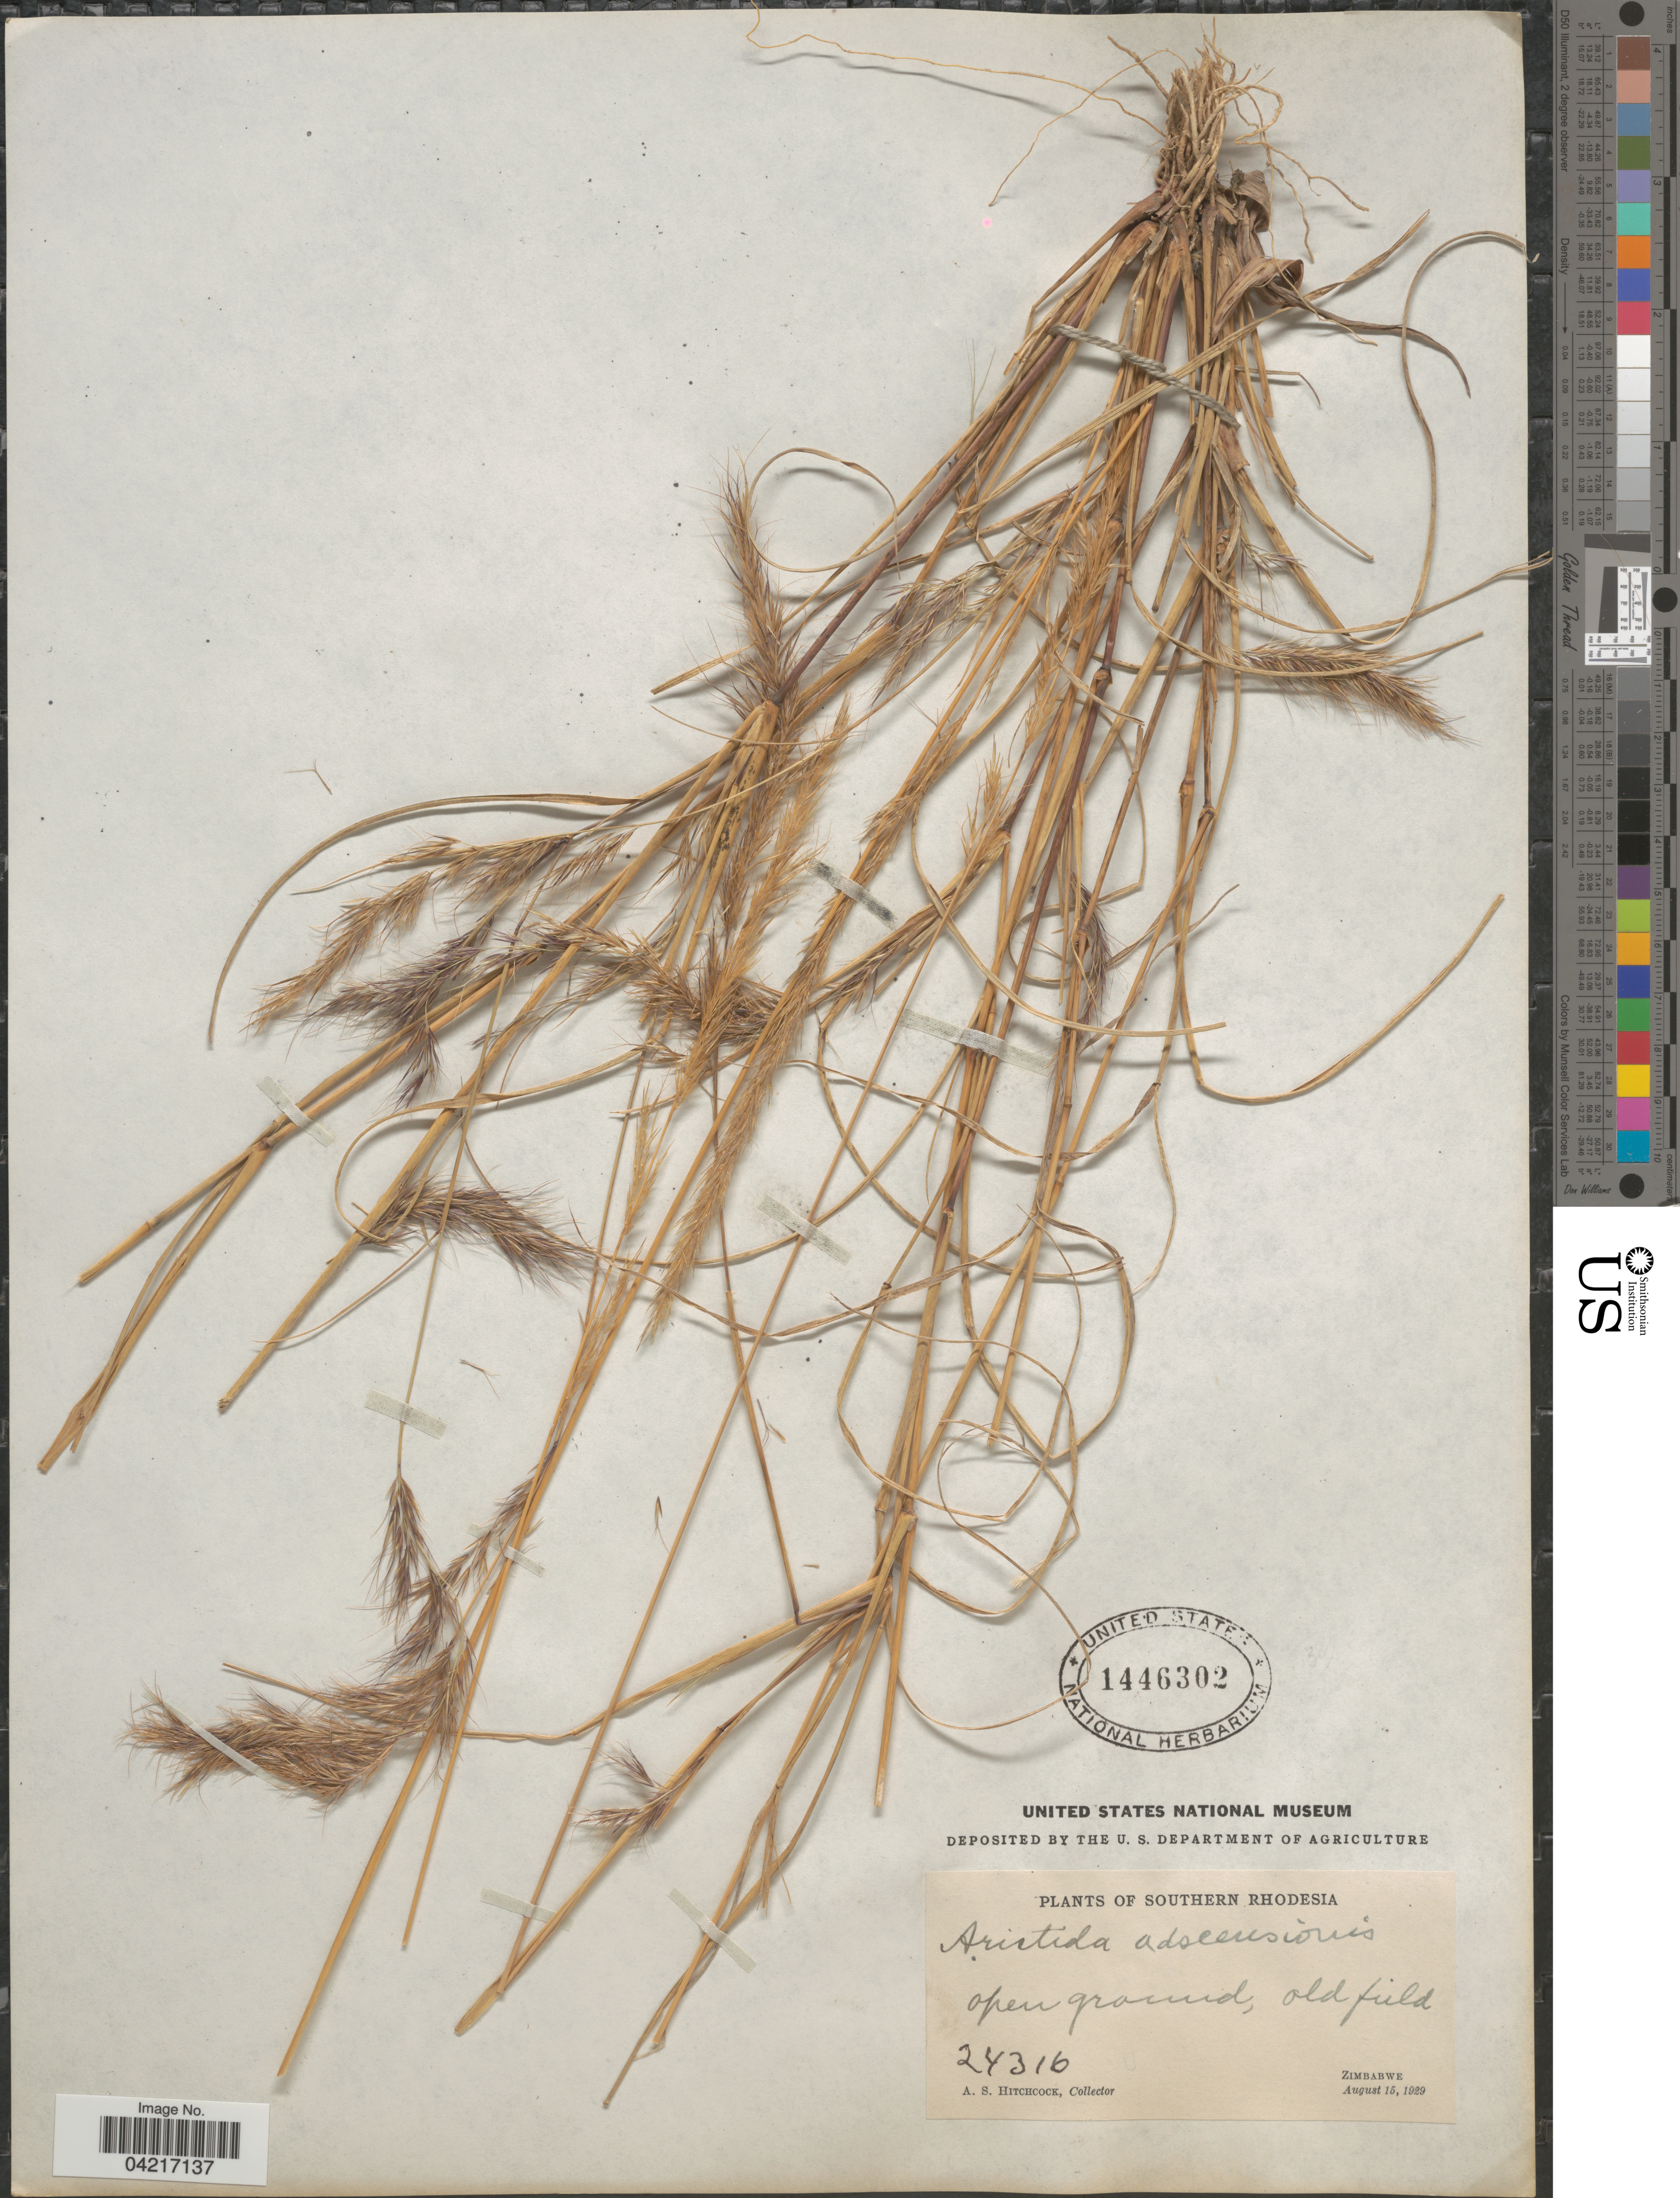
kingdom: Plantae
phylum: Tracheophyta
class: Liliopsida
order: Poales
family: Poaceae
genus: Aristida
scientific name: Aristida adscensionis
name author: L.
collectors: A. S. Hitchcock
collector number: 24316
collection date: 1929-08-15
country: Zimbabwe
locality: Southern Rhodesia. Open ground, old field.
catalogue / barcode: US 1446302